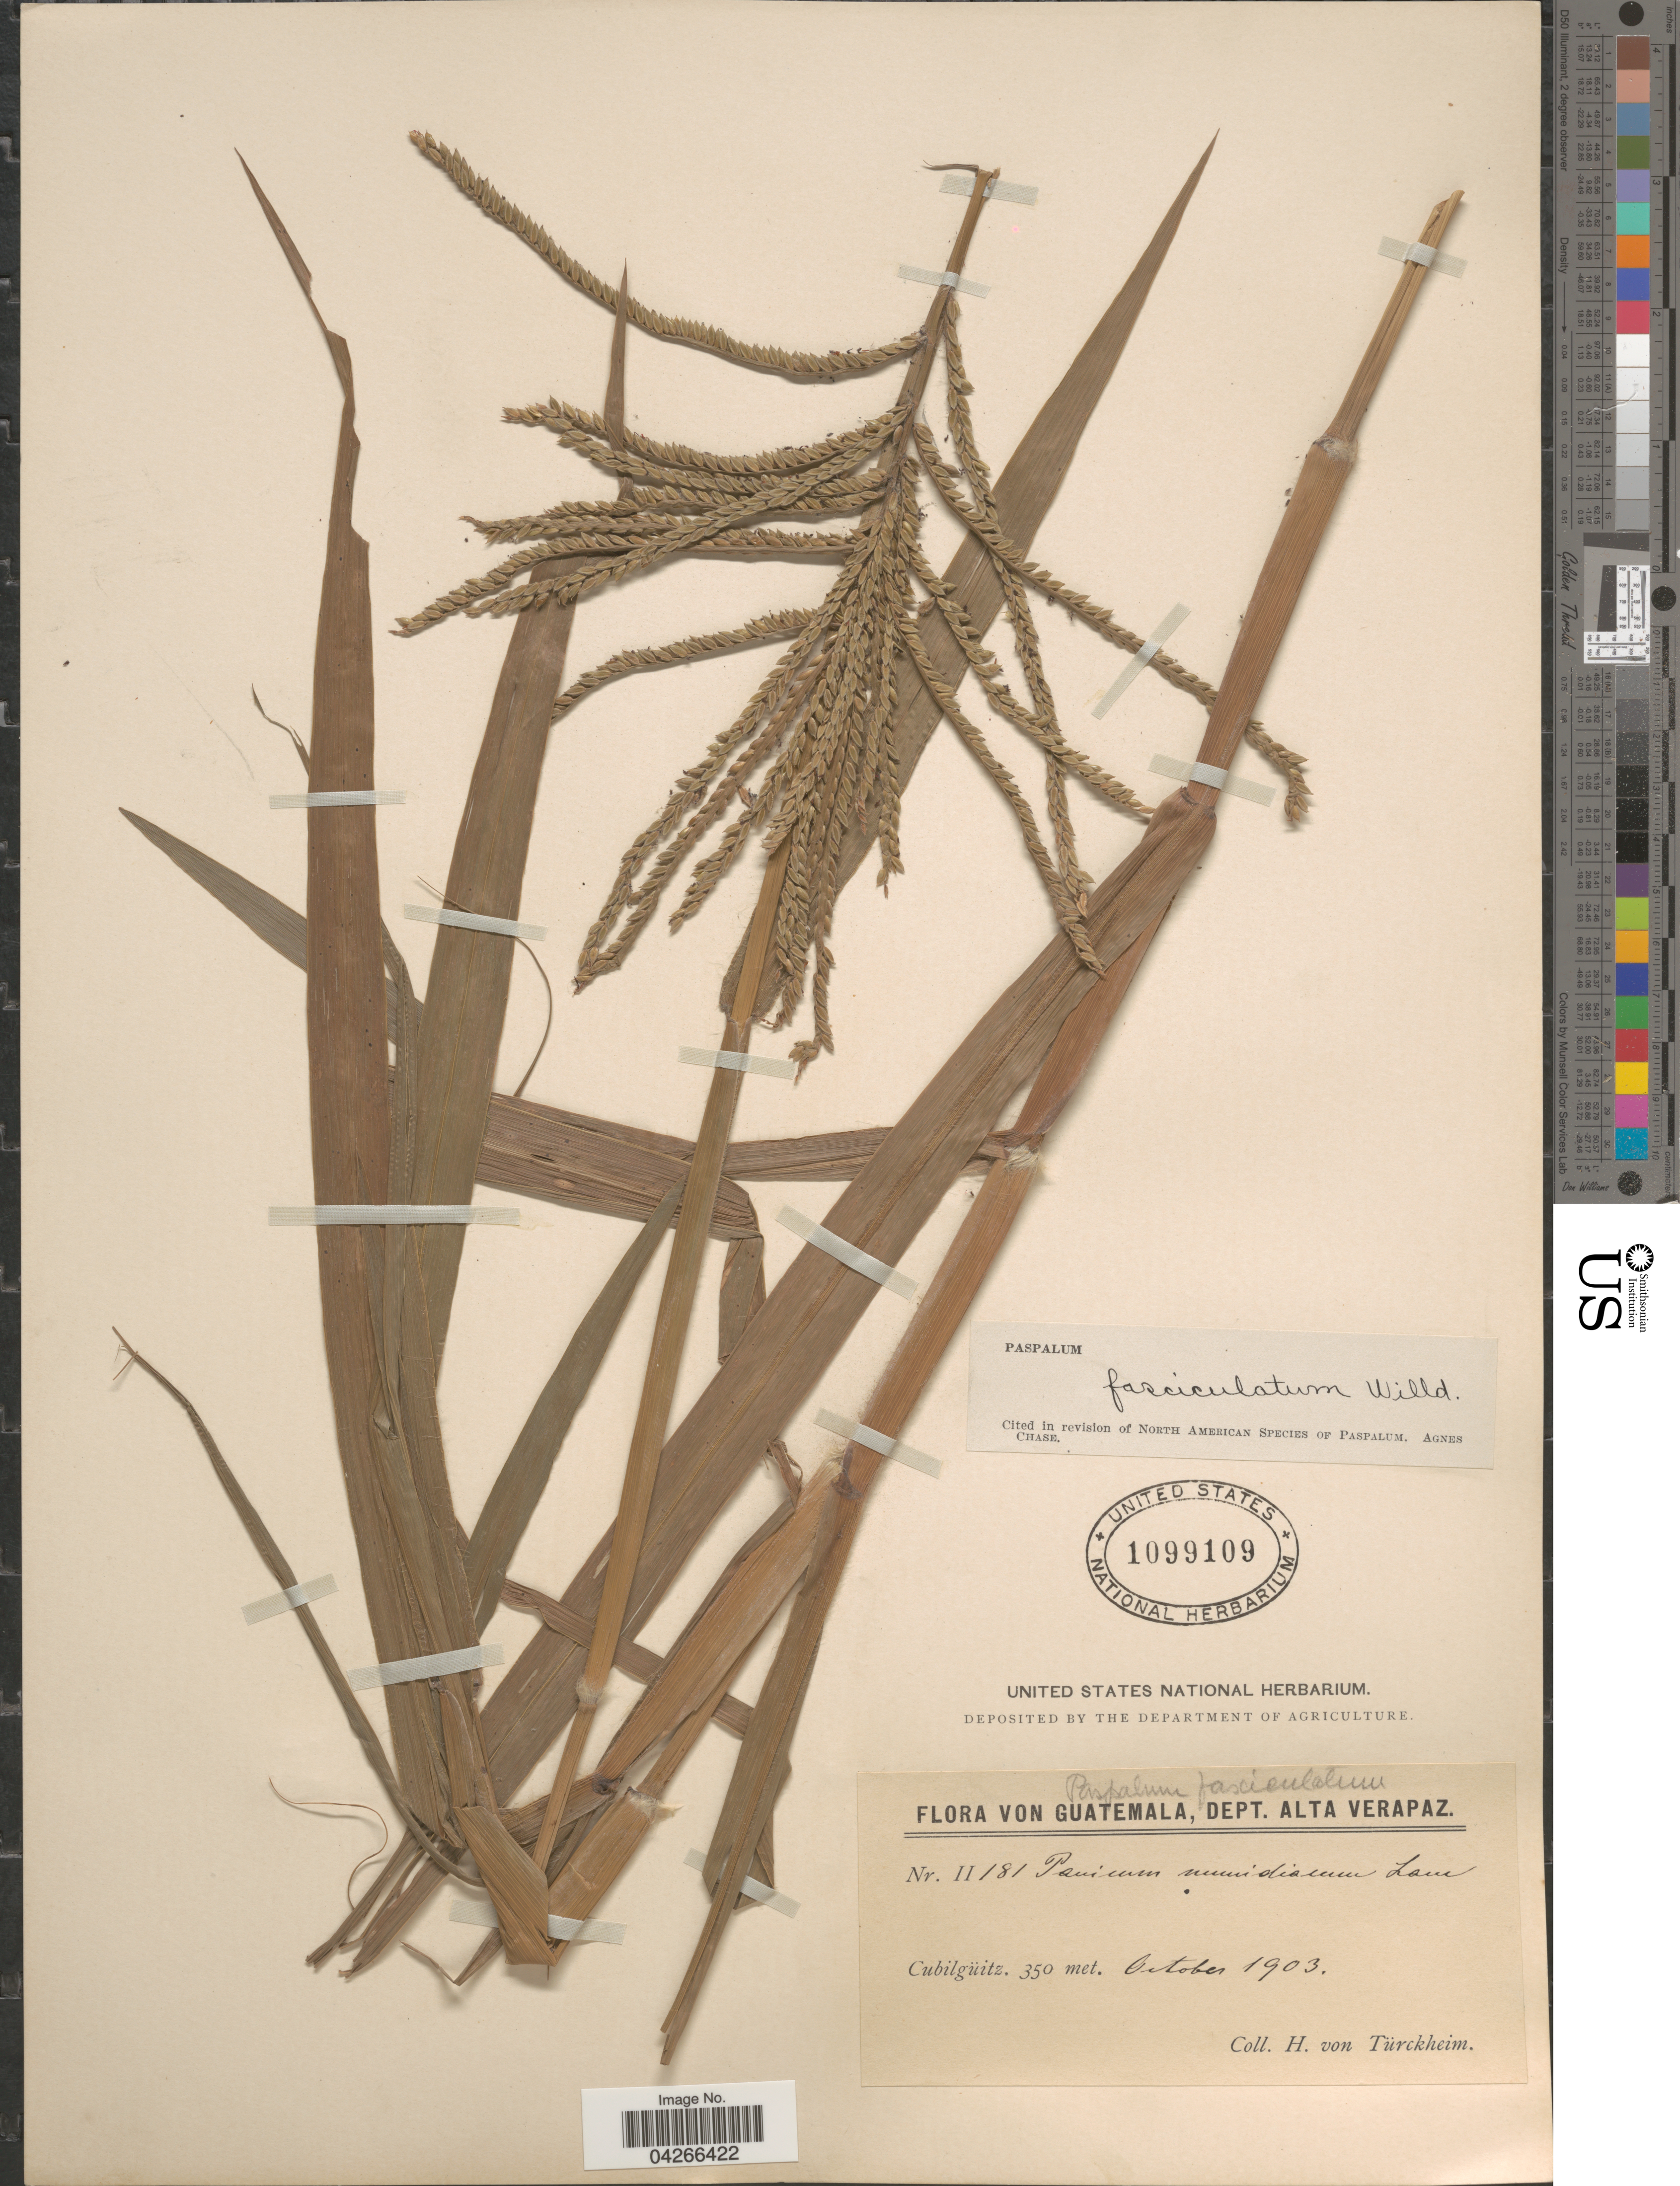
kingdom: Plantae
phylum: Tracheophyta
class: Liliopsida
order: Poales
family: Poaceae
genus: Paspalum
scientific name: Paspalum fasciculatum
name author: Willd. ex Flüggé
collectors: H. von Türckheim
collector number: II181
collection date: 1903-10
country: Guatemala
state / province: Alta Verapaz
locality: Dept. Alta Verapaz. Cubilgüitz.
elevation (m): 350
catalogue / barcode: US 1099109